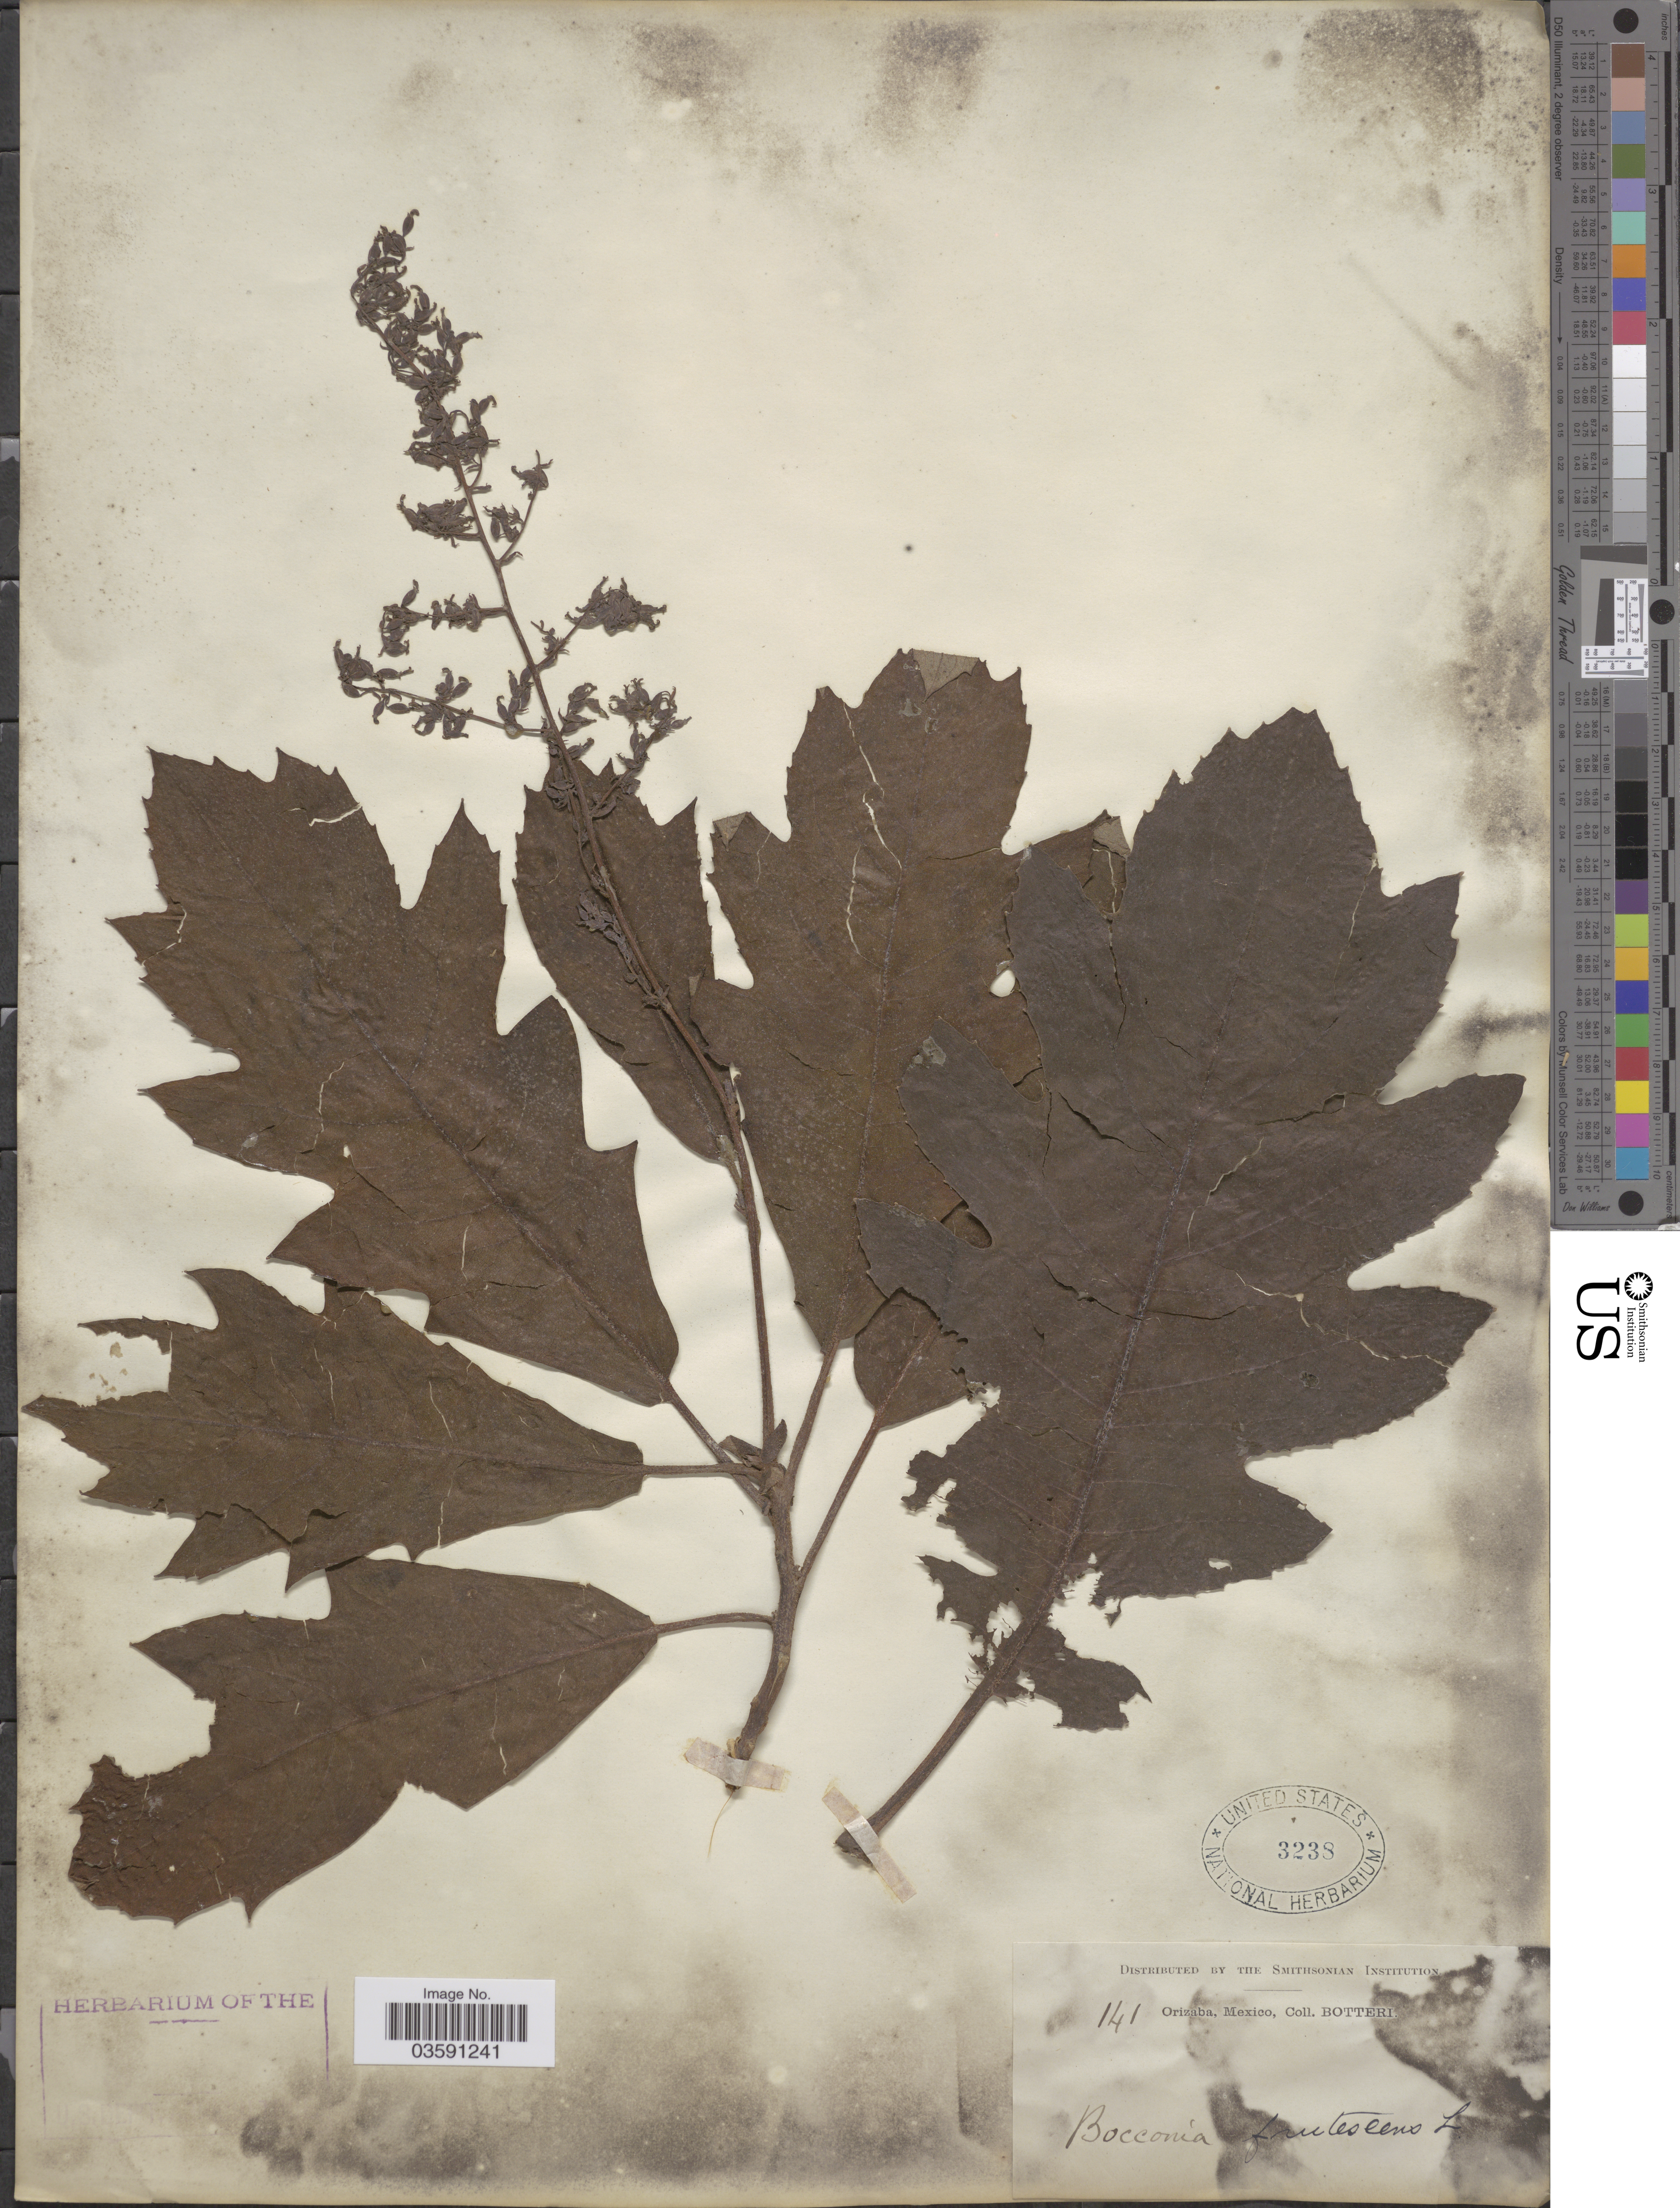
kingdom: Plantae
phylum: Tracheophyta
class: Magnoliopsida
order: Ranunculales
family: Papaveraceae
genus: Bocconia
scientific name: Bocconia frutescens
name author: L.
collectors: -. Botteri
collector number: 141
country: Mexico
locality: Orizaba.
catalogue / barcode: US 3238